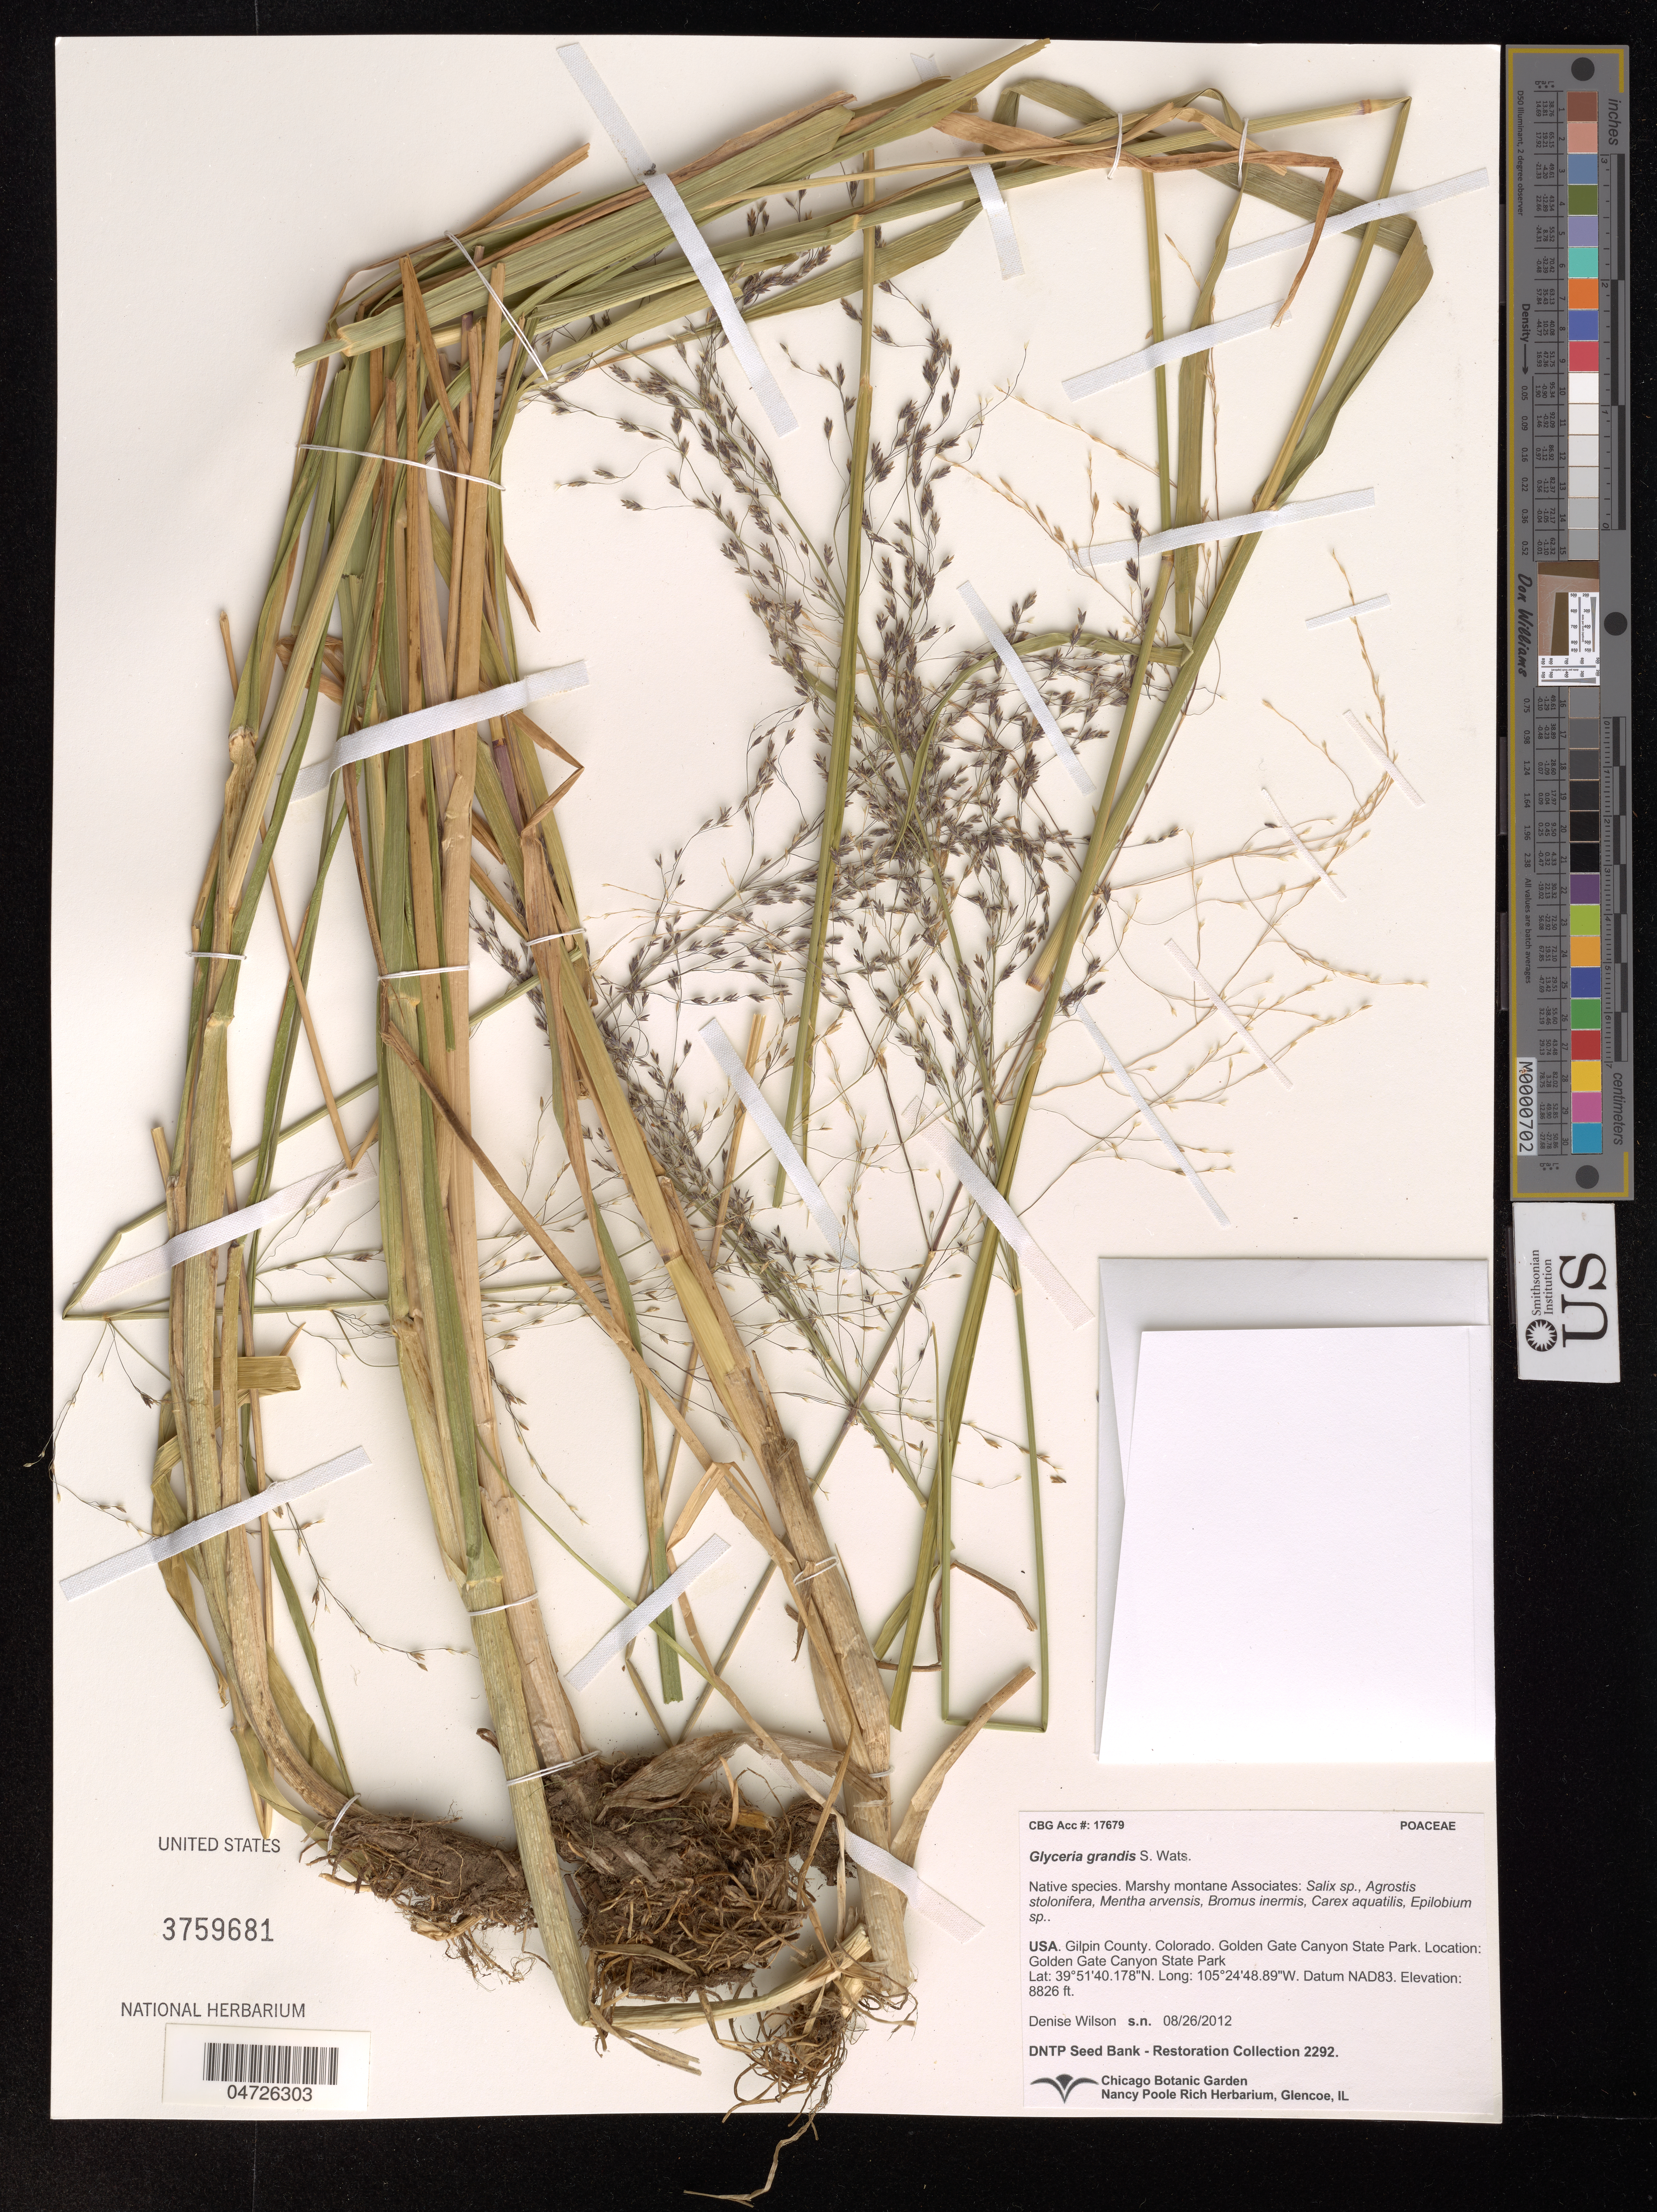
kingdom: Plantae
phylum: Tracheophyta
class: Liliopsida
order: Poales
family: Poaceae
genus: Glyceria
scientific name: Glyceria grandis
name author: S. Watson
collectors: D. Wilson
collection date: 2012-08-26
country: United States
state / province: Colorado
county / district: Gilpin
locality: Gilpin County. Golden Gate Canyon State Park. Golden Gate Canyon State Park. Datum NAD83.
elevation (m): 2690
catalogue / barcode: US 3759681